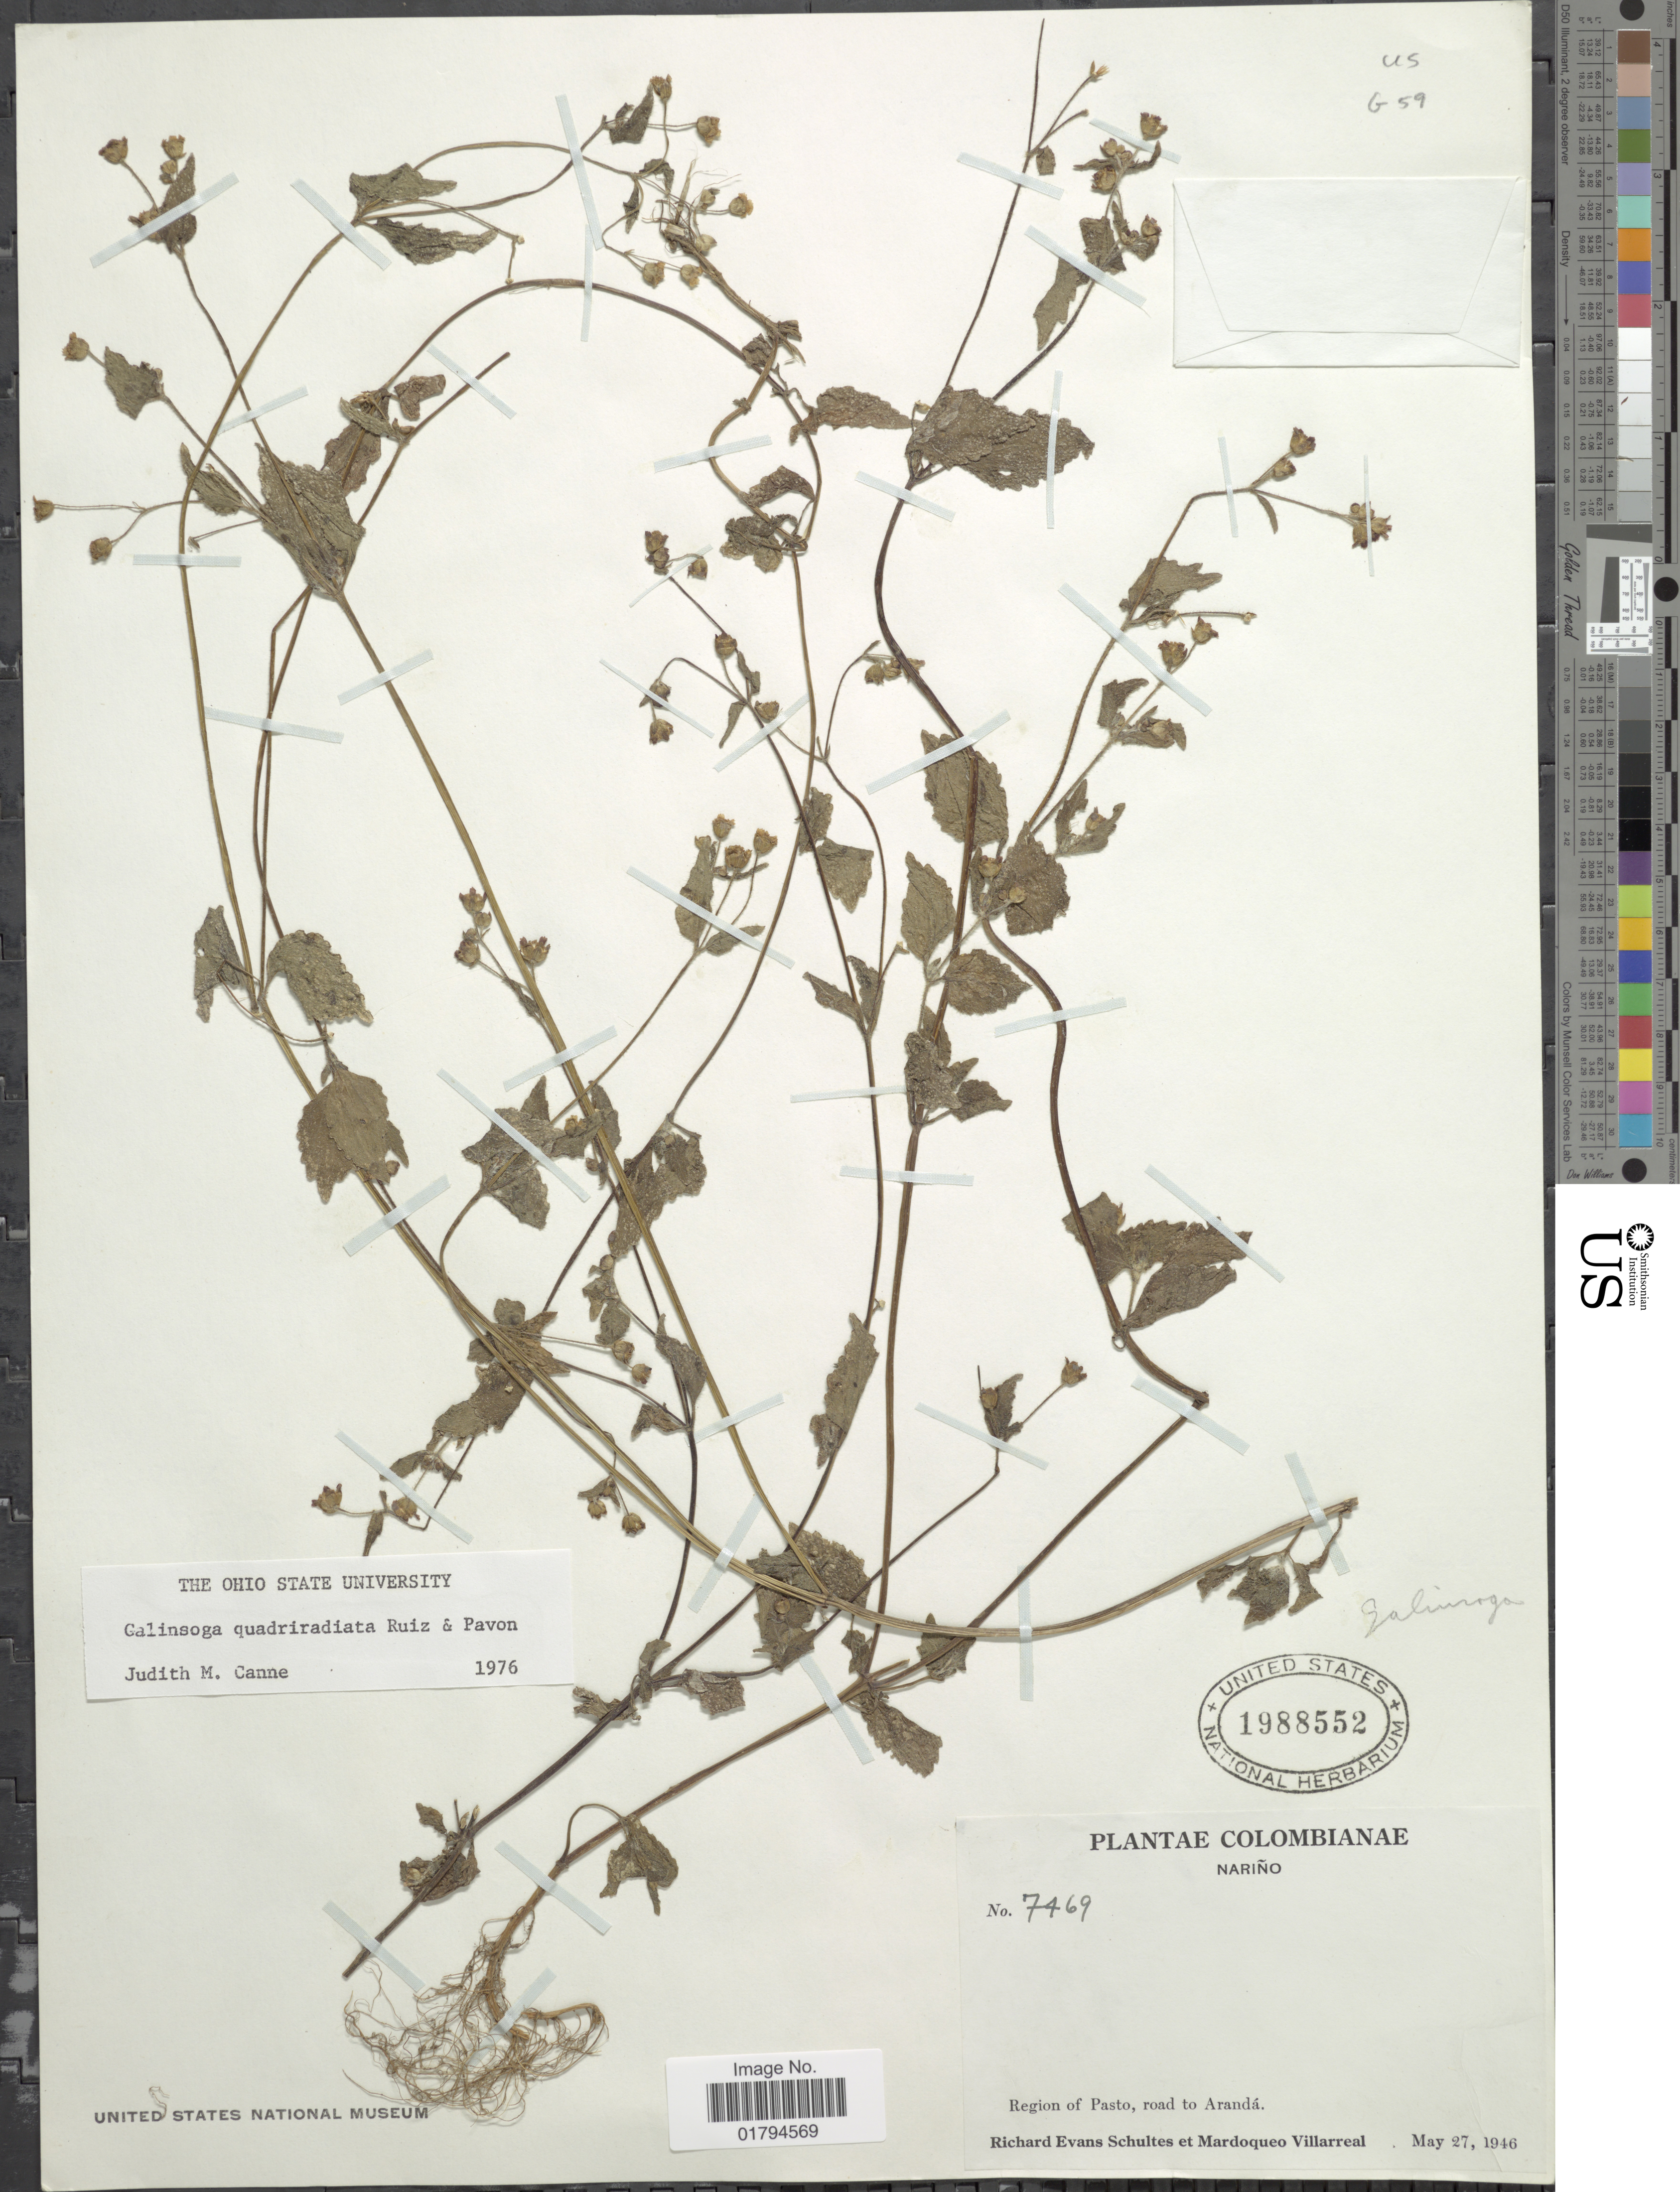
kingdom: Plantae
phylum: Tracheophyta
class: Magnoliopsida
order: Asterales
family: Asteraceae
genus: Galinsoga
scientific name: Galinsoga quadriradiata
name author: Ruiz & Pav.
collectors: R. E. Schultes & M. Villarreal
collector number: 7469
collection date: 1946-05-27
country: Colombia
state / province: Nariño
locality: Region of Pasto, road to Aranda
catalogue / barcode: US 1988552